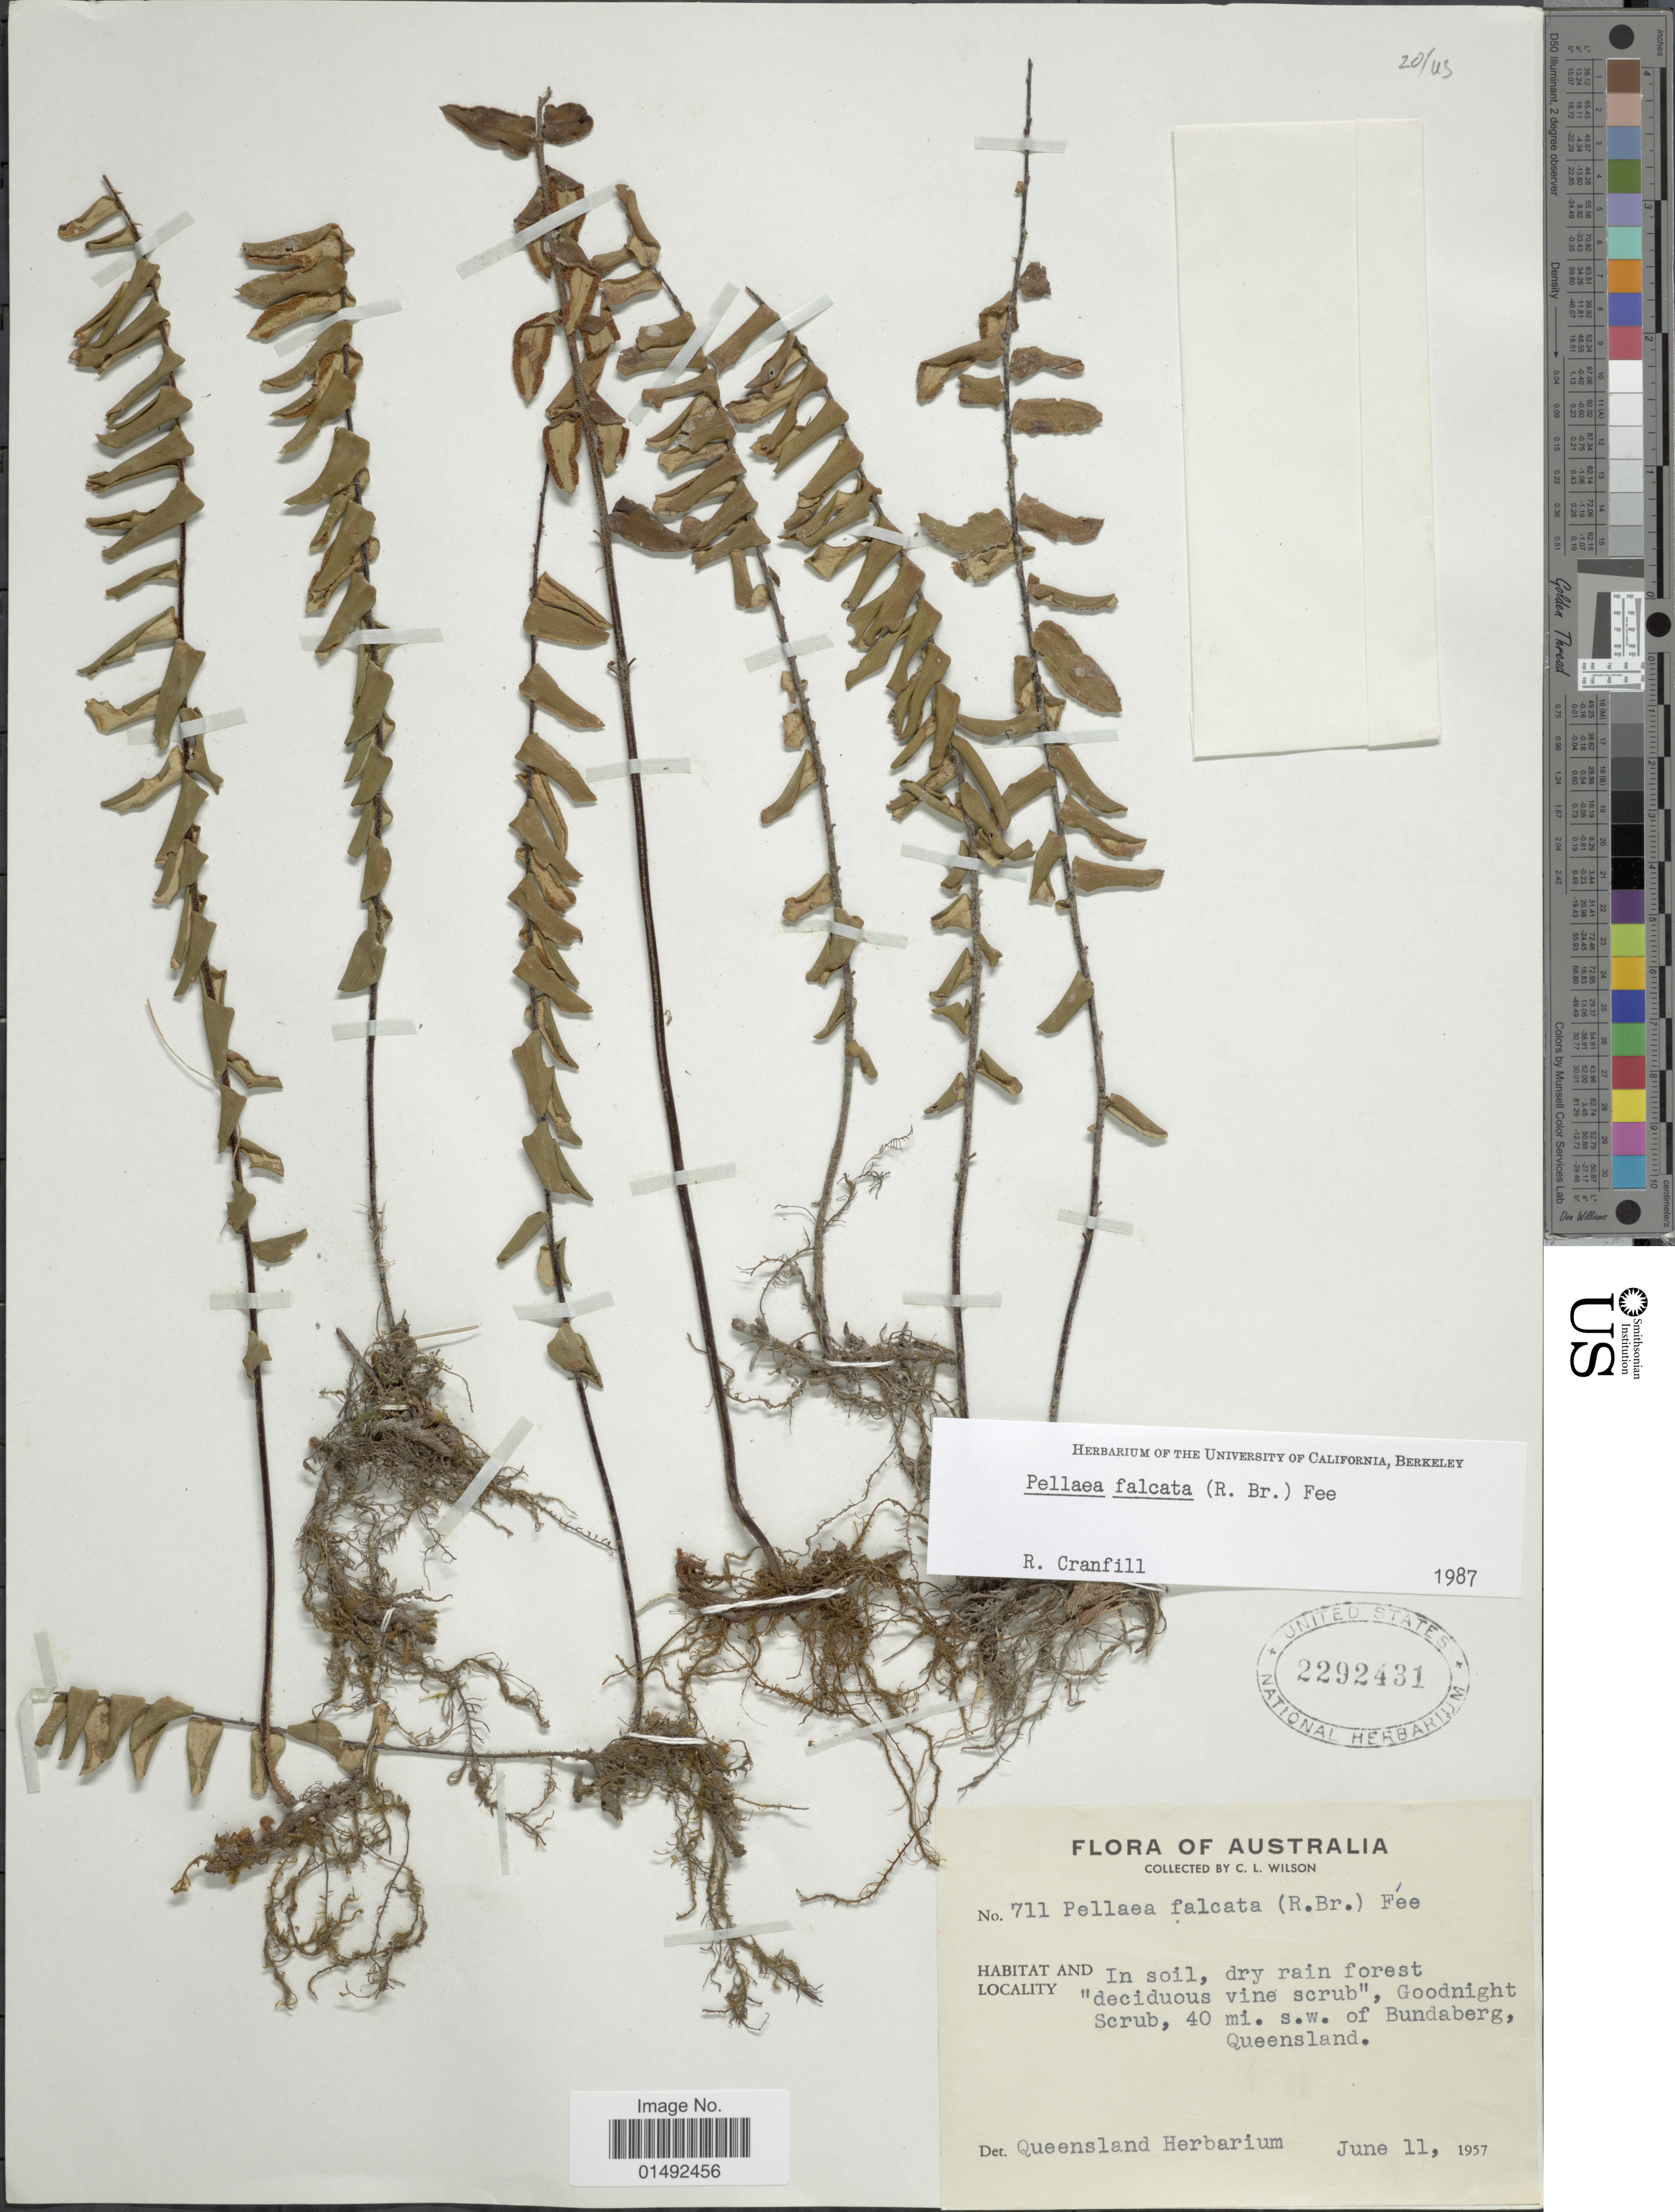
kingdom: Plantae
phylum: Tracheophyta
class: Polypodiopsida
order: Polypodiales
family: Pteridaceae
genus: Pellaea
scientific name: Pellaea falcata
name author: Fée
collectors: C. L. Wilson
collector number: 711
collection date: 1957-06-11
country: Australia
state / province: Queensland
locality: Goodnight Scrub, 40 mi. s.w. of Bundaberg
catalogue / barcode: US 2292431